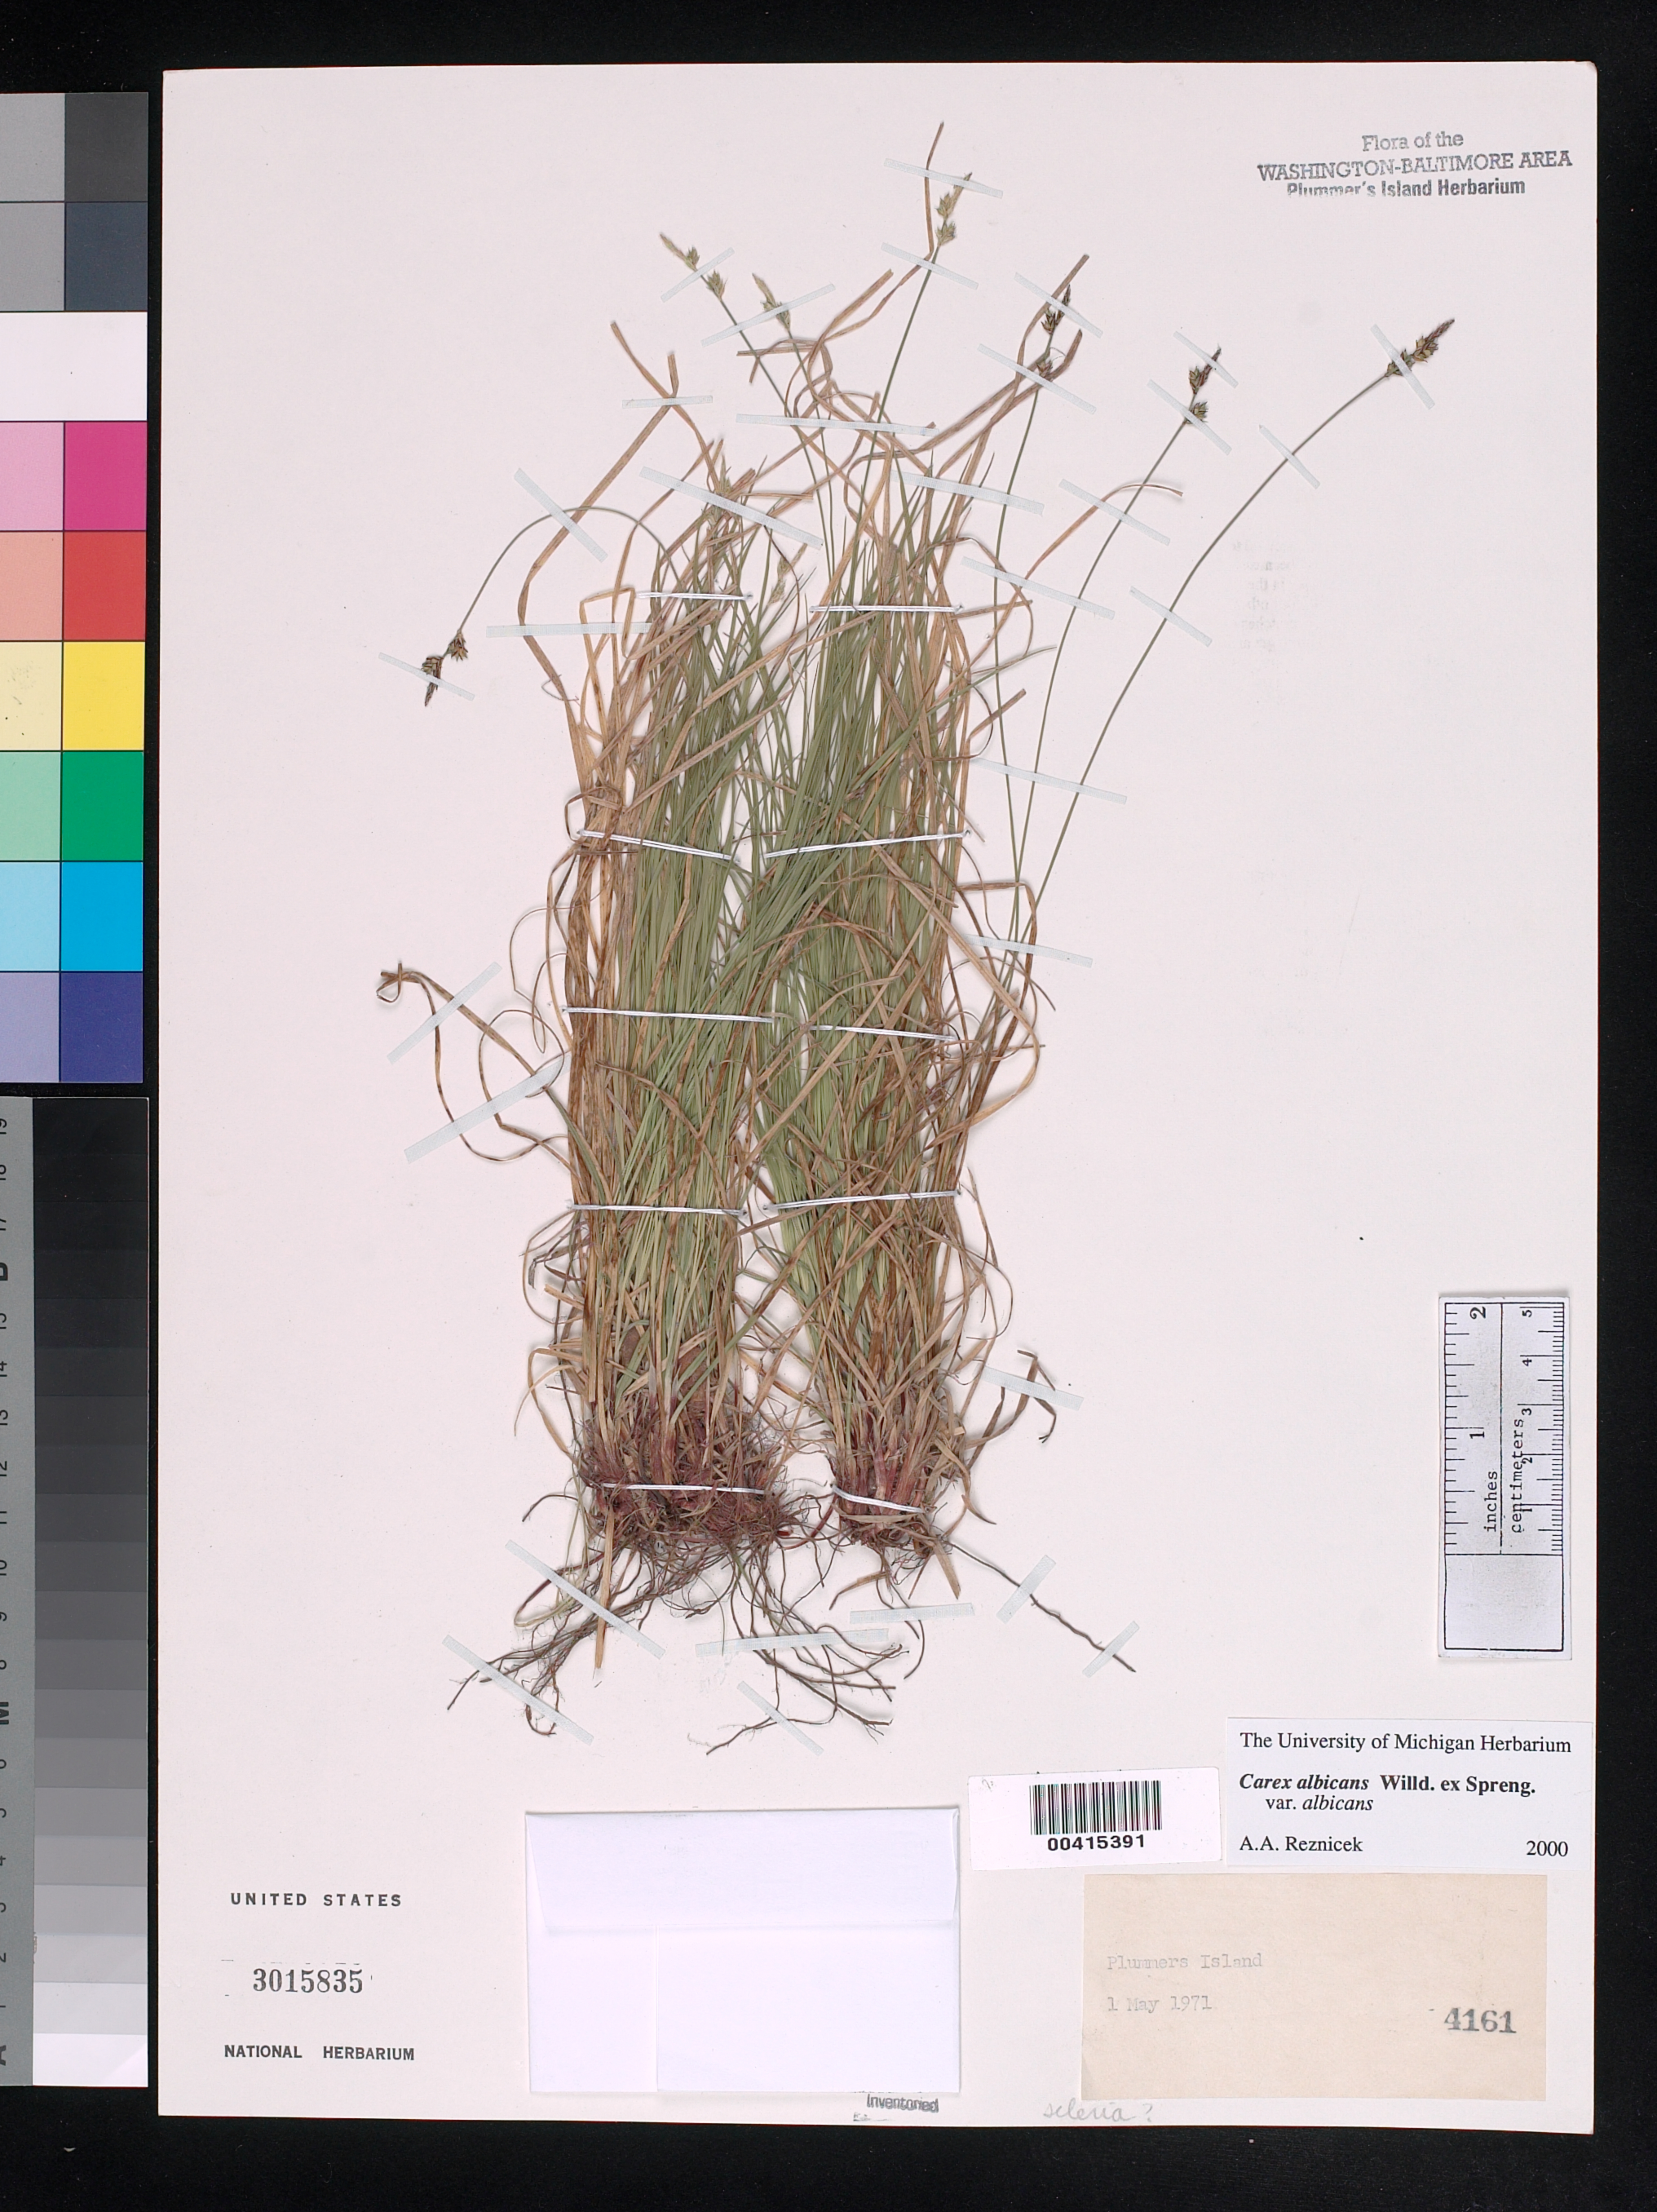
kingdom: Plantae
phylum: Tracheophyta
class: Liliopsida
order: Poales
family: Cyperaceae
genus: Carex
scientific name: Carex albicans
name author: Willd. ex Spreng.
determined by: Reznicek, A. A.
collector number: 4161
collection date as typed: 01 May 1971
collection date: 1971-05-01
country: United States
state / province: Maryland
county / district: Montgomery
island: Plummers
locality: Plummer's Island Plummers Island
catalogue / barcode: US 3015835